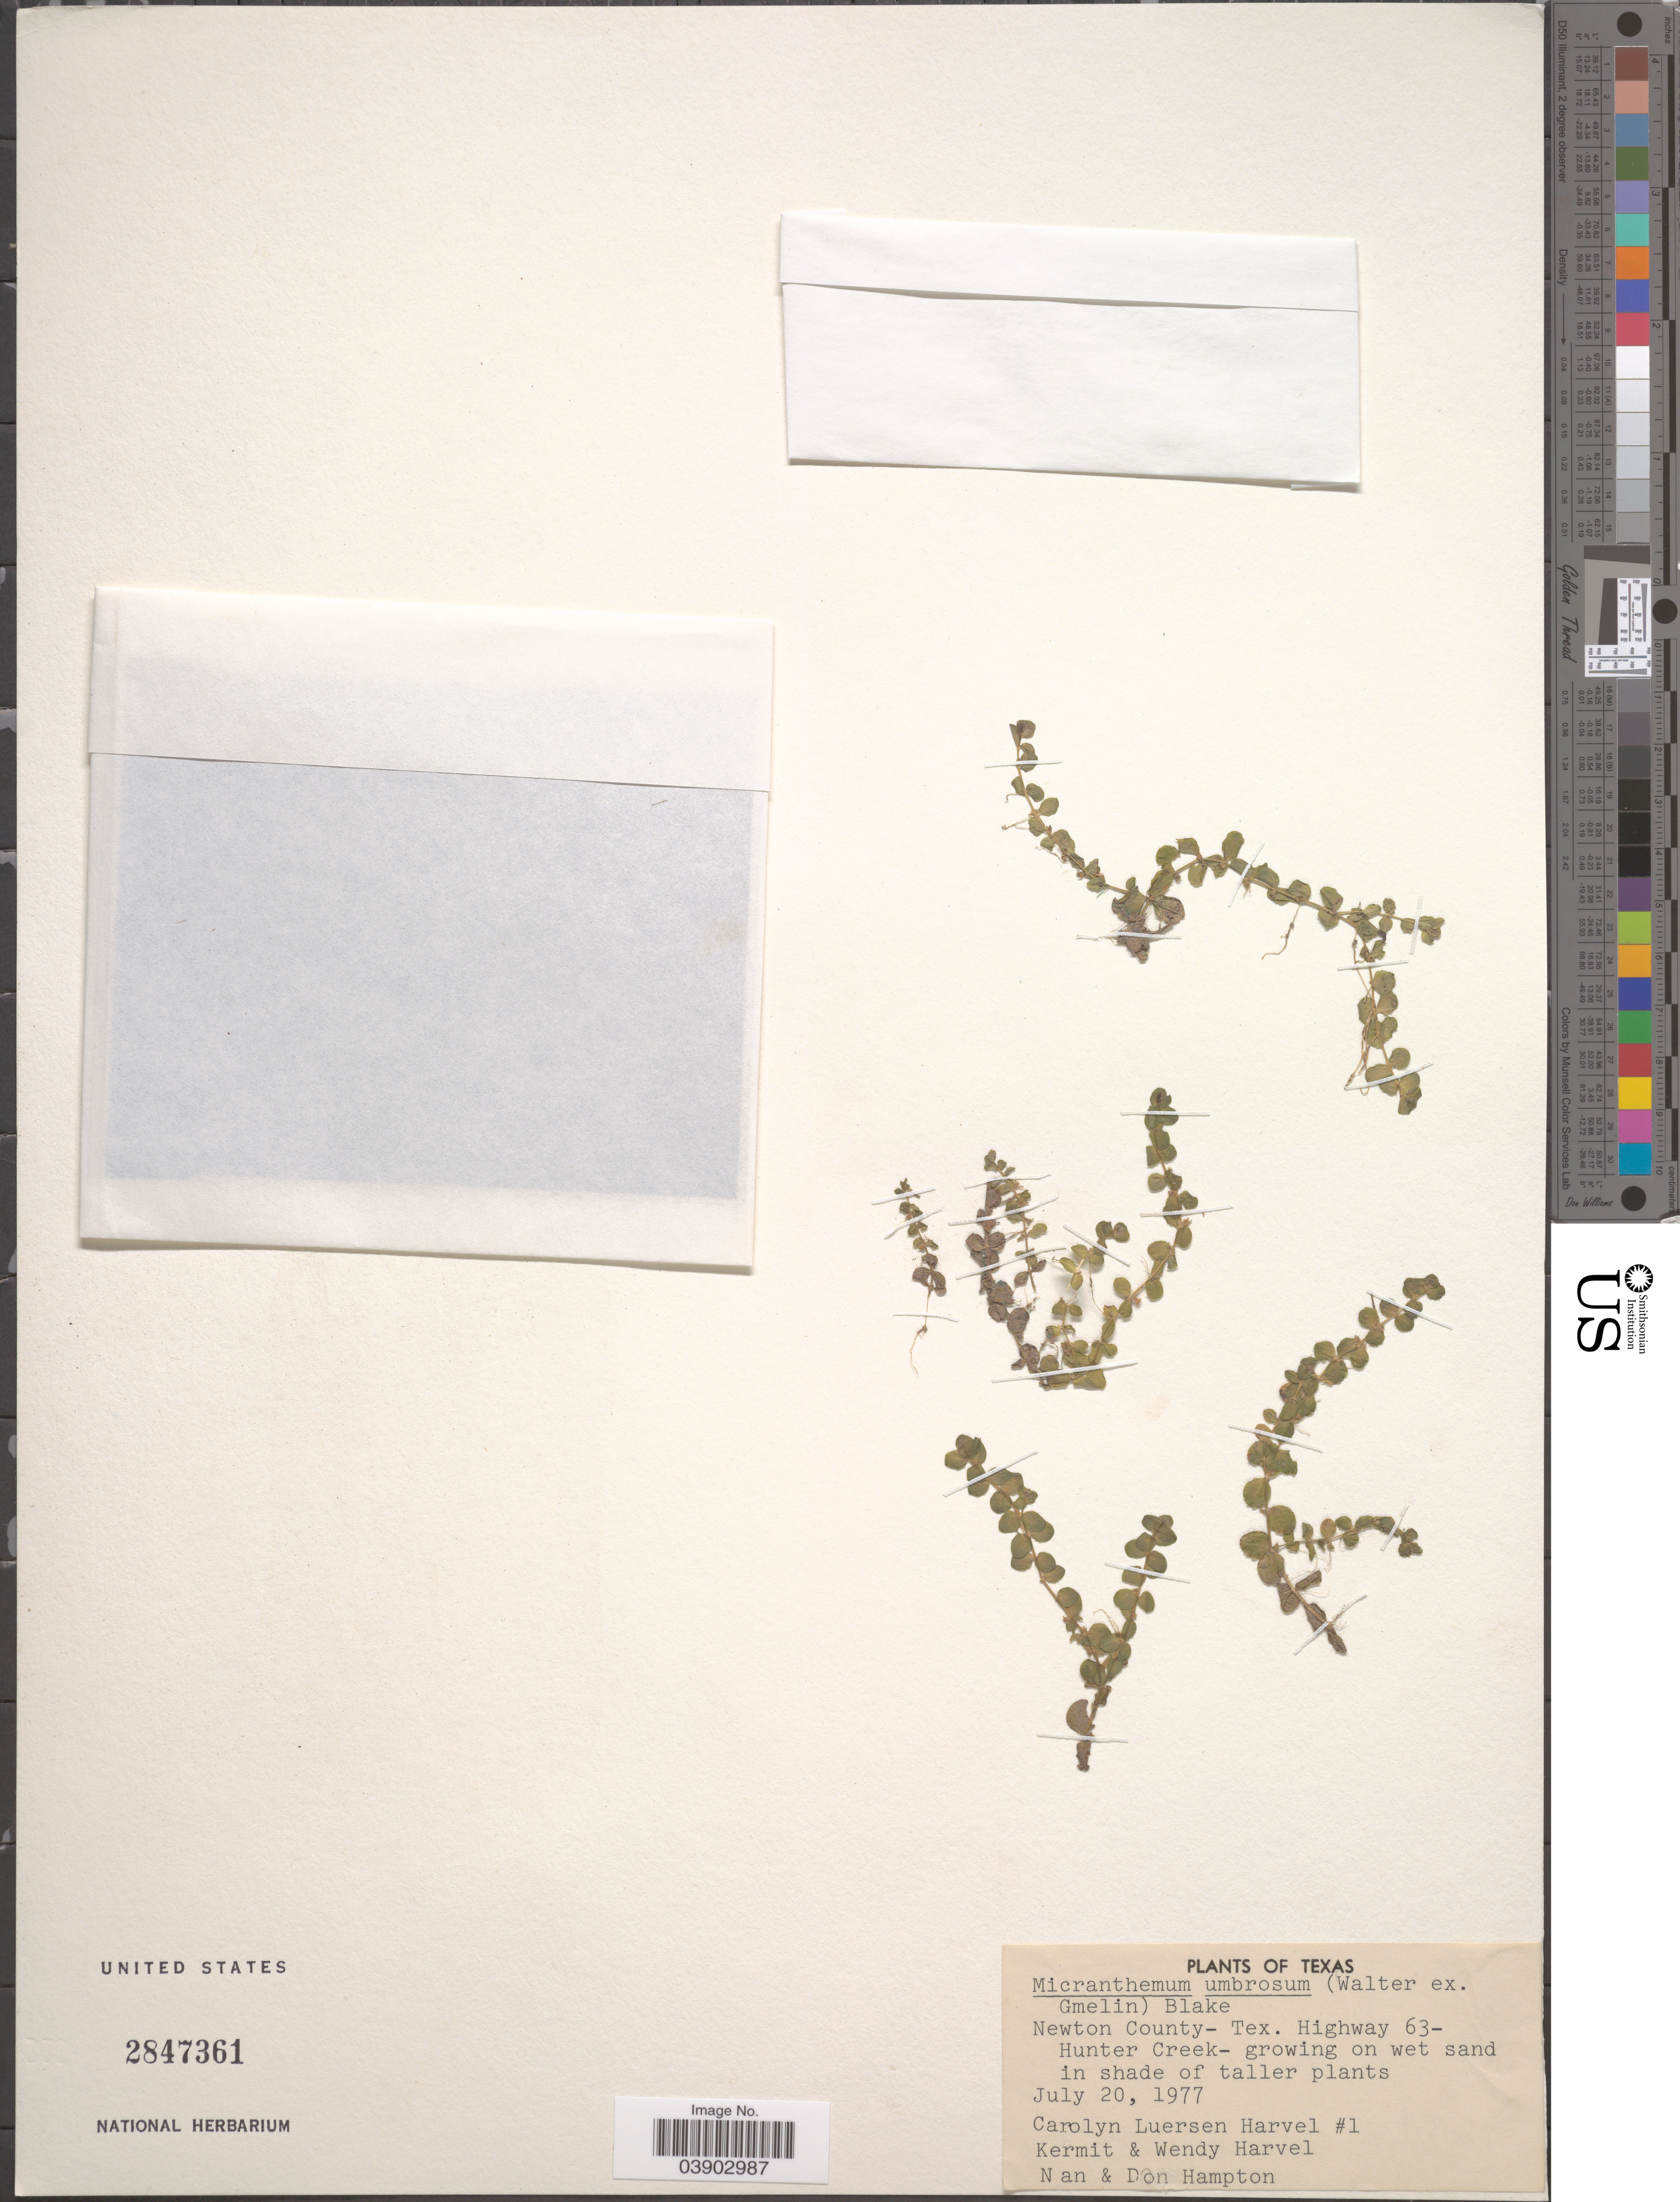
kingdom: Plantae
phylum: Tracheophyta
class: Magnoliopsida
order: Lamiales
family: Linderniaceae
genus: Micranthemum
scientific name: Micranthemum umbrosum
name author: (J.F. Gmel.) S.F. Blake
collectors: C. Harvel, K. Harvel, W. Harvel, N. Hampton & D. Hampton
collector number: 1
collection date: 1977-07-20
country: United States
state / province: Texas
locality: Newton County- Tex. Highway 63- Hunter Creek.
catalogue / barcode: US 2847361